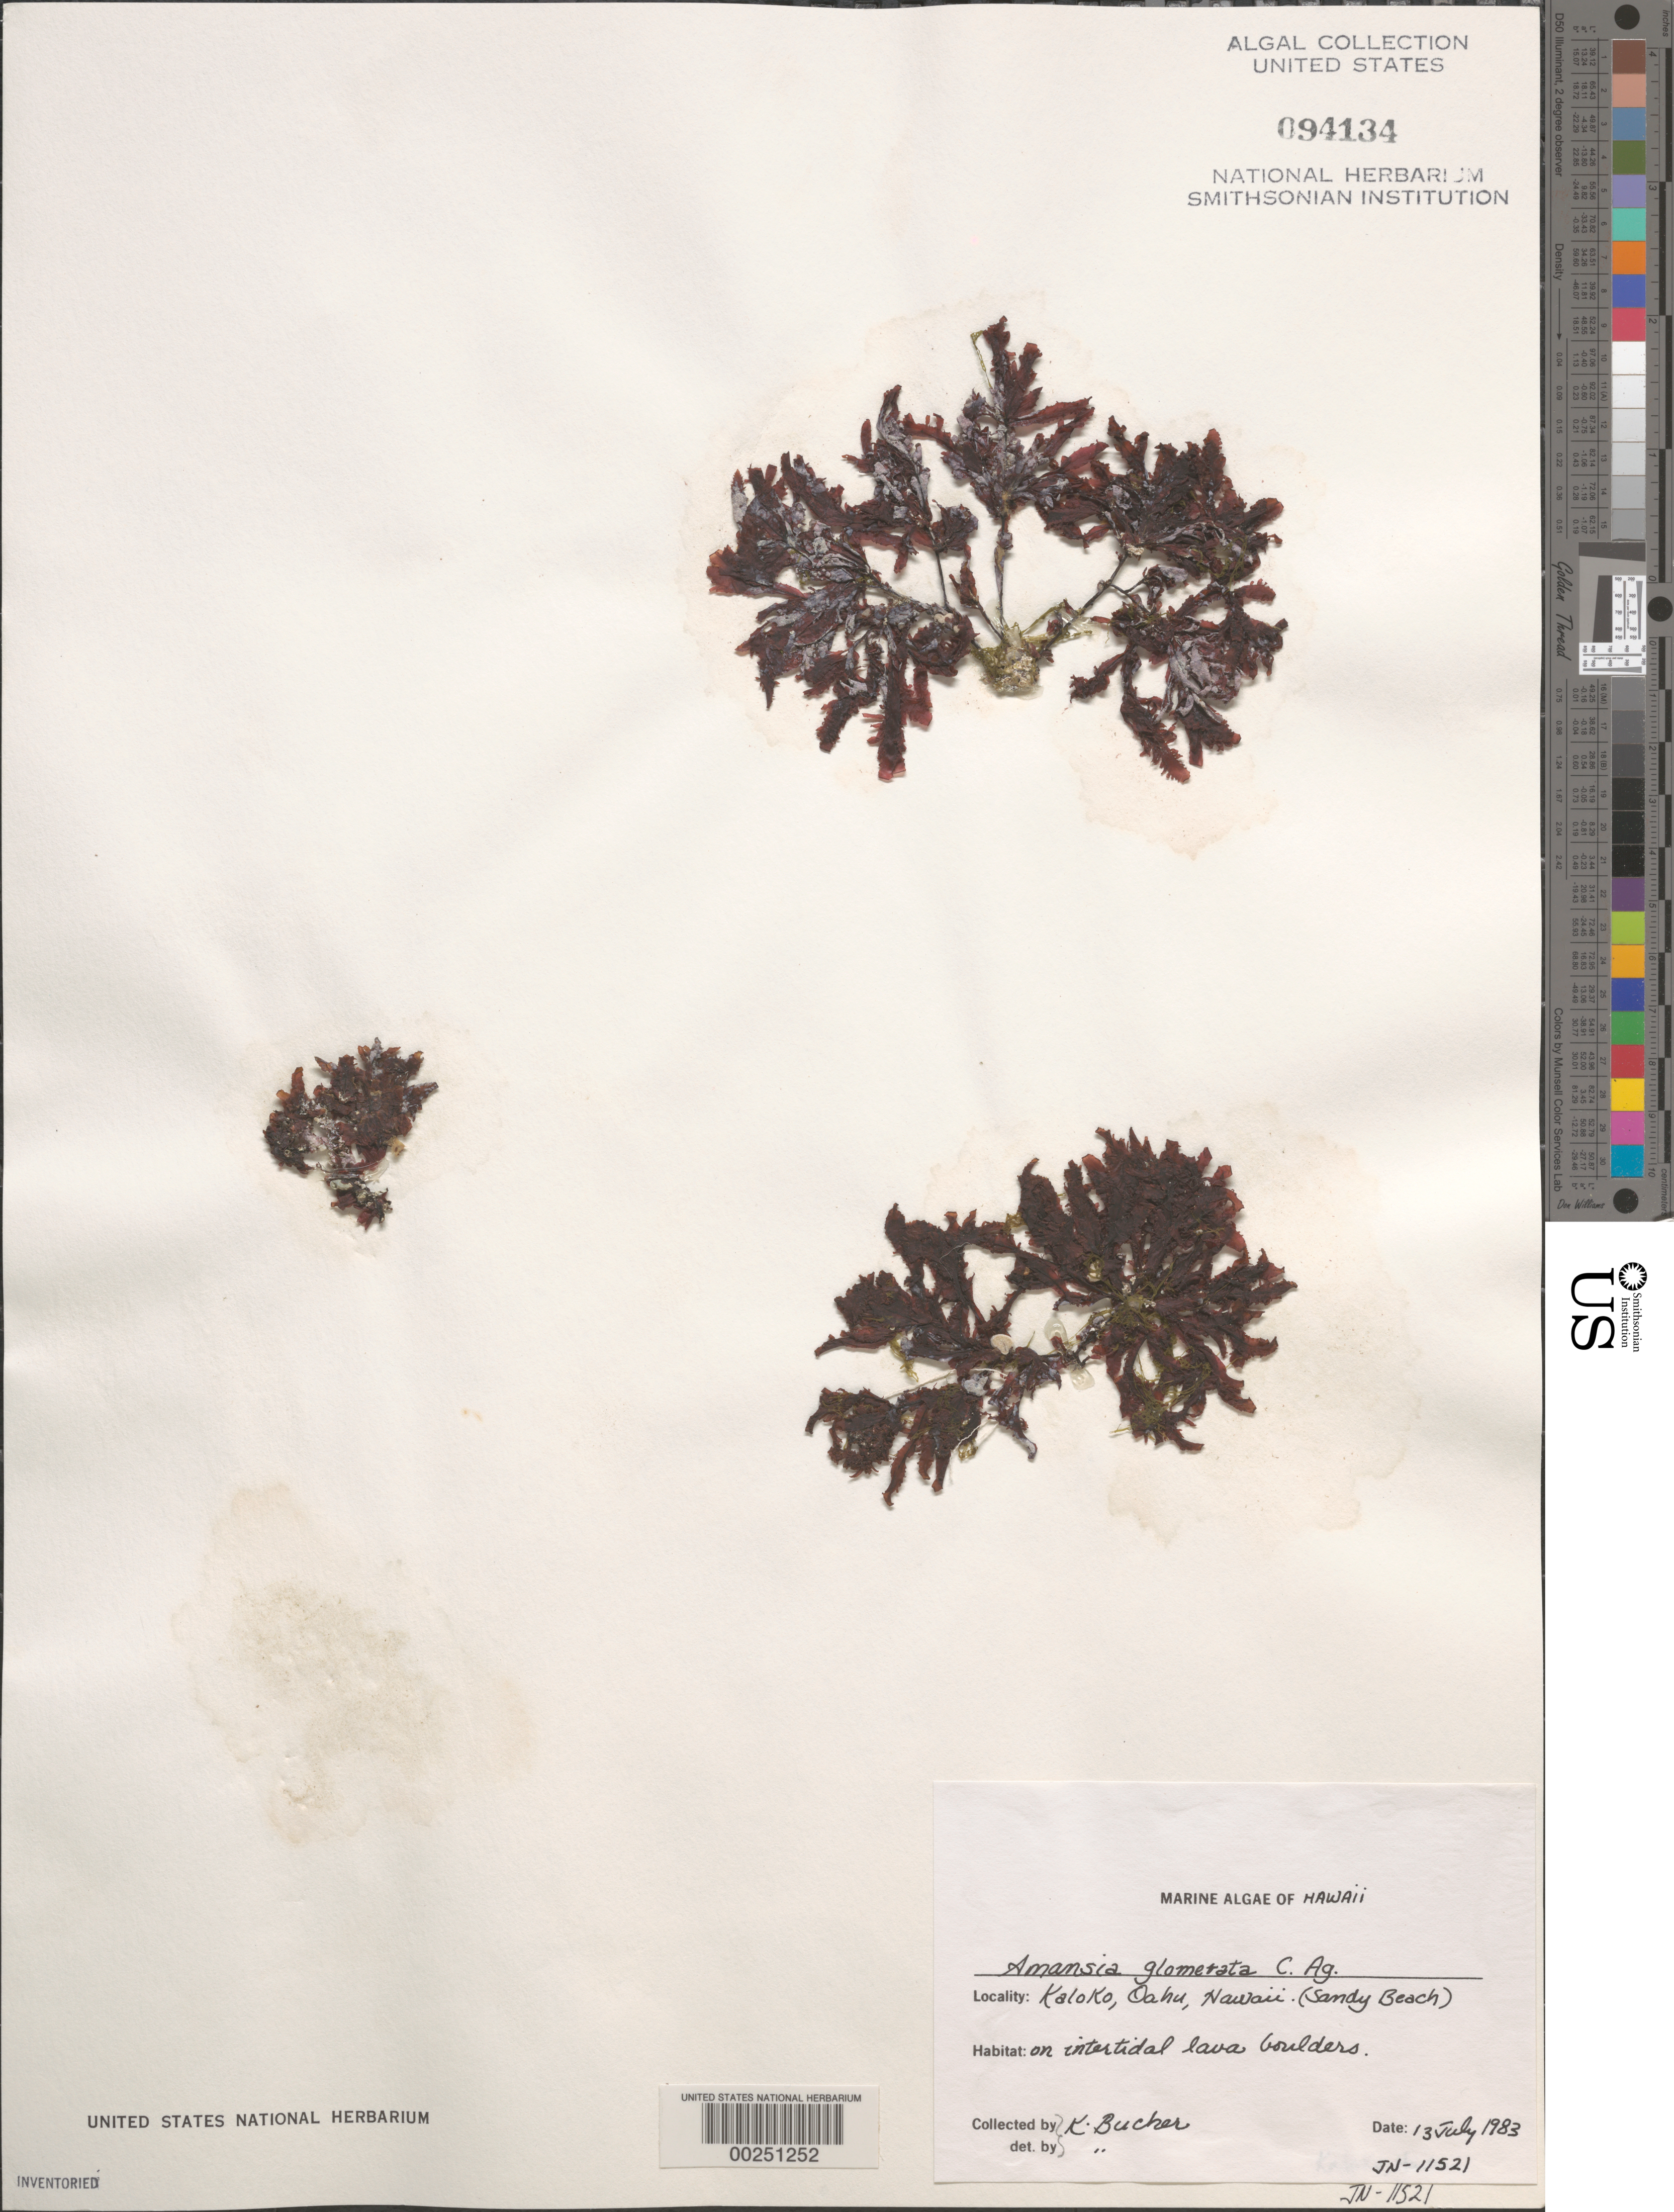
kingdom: Plantae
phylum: Rhodophyta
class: Florideophyceae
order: Ceramiales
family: Rhodomelaceae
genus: Amansia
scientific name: Amansia glomerata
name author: C. Agardh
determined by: Bucher, Katina E.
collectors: K. E. Bucher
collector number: Jn-11521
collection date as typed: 13 Jul 1983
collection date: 1983-07-13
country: United States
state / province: Hawaii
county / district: Honolulu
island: Oahu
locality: Kaloko, Sandy Beach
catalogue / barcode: US 94134